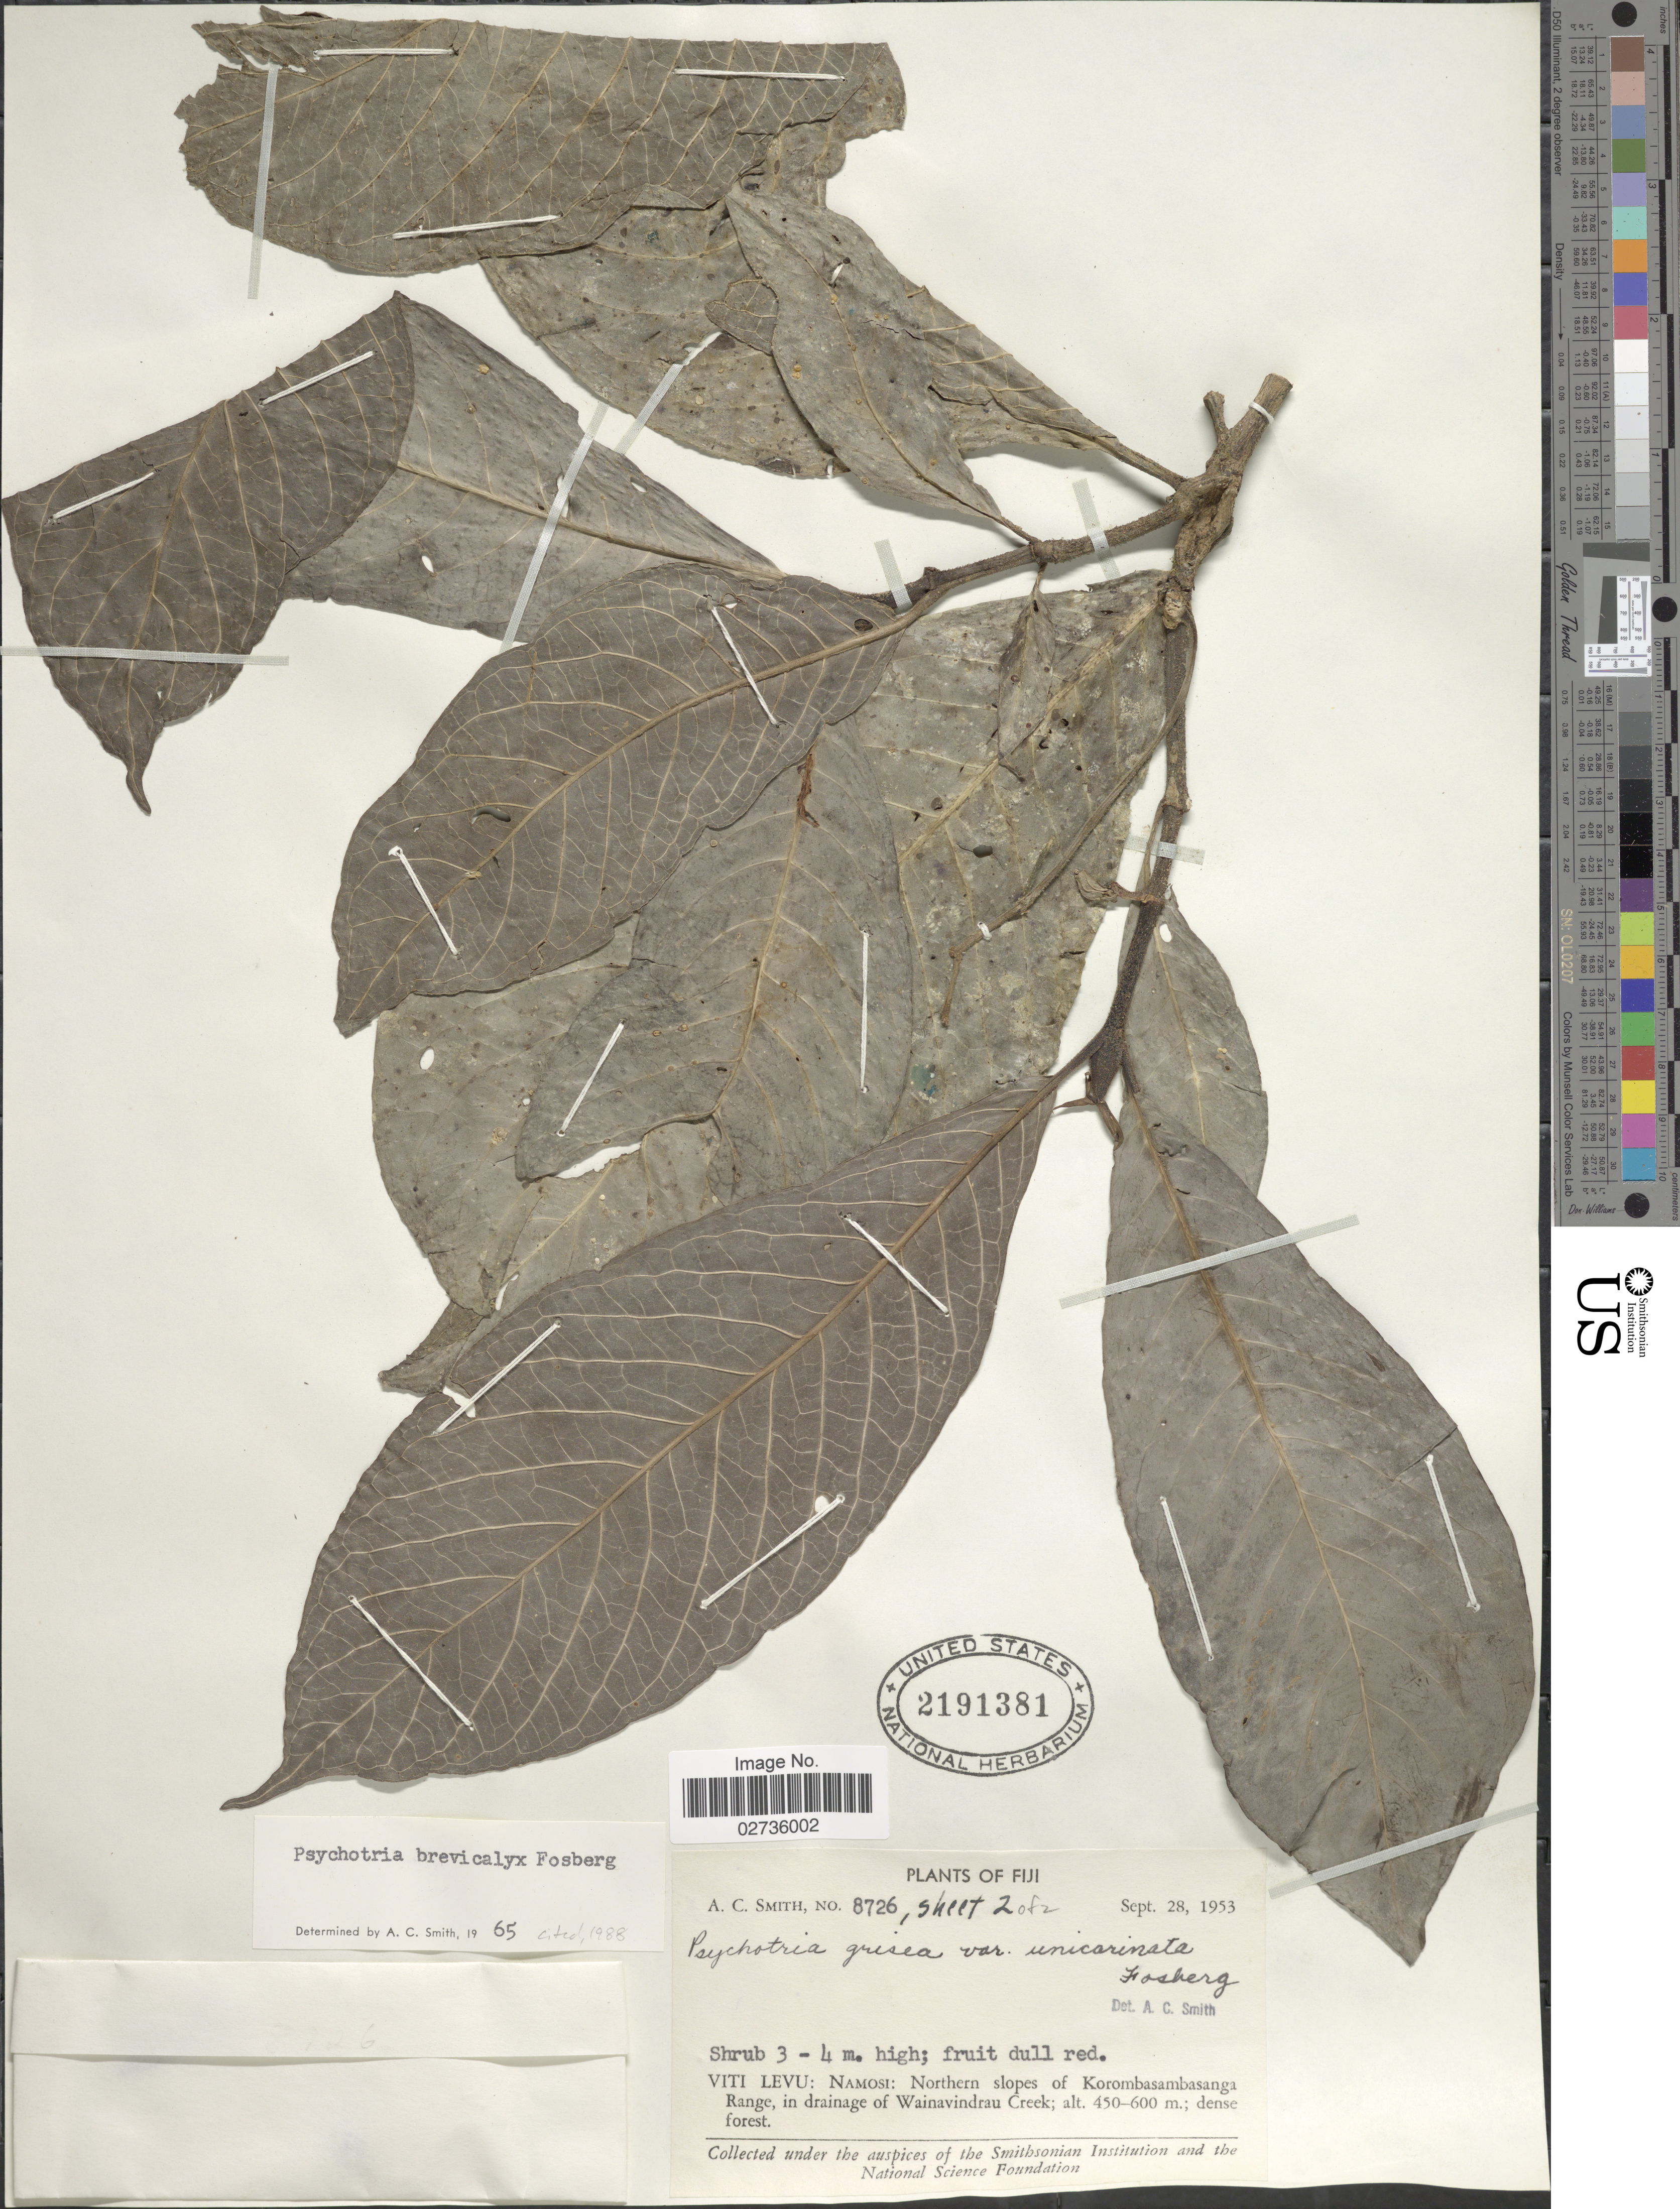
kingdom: Plantae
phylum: Tracheophyta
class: Magnoliopsida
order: Gentianales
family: Rubiaceae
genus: Psychotria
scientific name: Psychotria brevicalyx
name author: Fosberg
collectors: A. C. Smith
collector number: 8726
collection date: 1953-09-28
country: Fiji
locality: Viti Levu: Namosi: Northern slopes of Korombasambasanga Range, in drainage of Wainavindrau Creek.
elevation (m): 450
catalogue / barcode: US 2191381